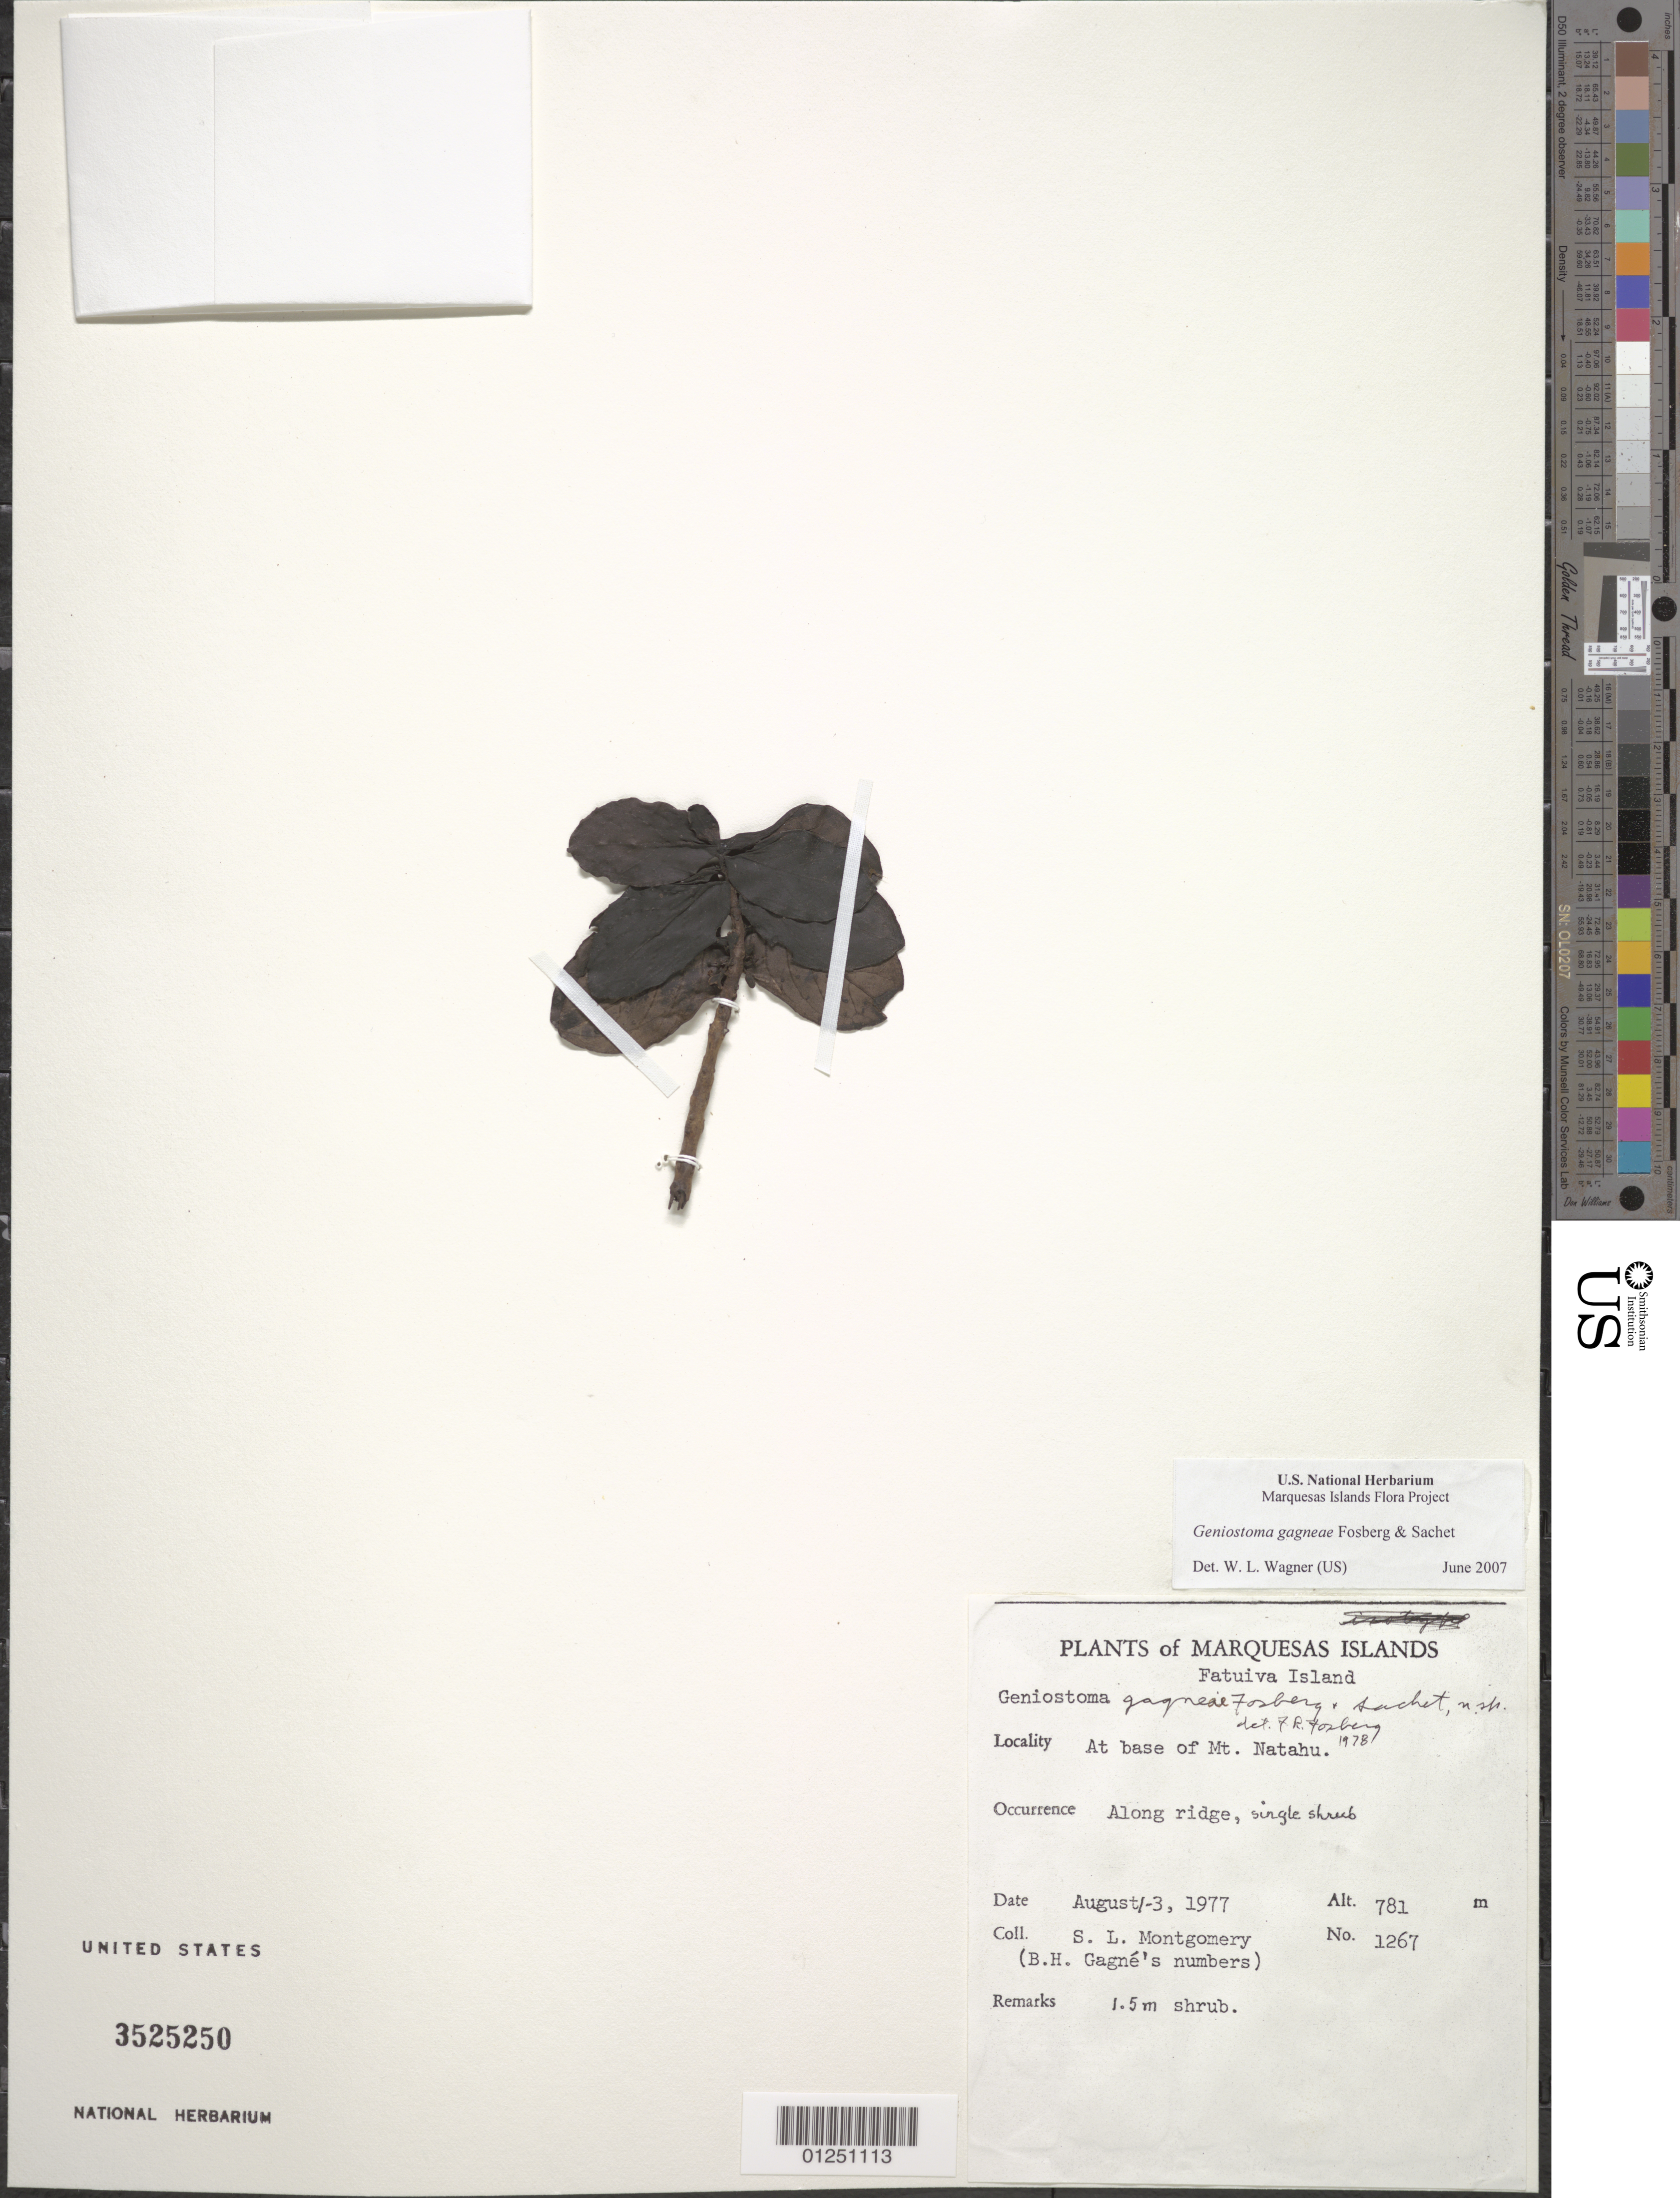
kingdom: Plantae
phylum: Tracheophyta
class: Magnoliopsida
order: Gentianales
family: Loganiaceae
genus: Geniostoma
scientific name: Geniostoma gagneae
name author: Fosberg & Sachet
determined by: Wagner, W. L., (BOT), Smithsonian Institution - National Museum of Natural History (UNITED STATES)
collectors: B. H. Gagné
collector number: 1267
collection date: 1977-08-01/1977-08-03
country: French Polynesia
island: Fatu Hiva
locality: at base of Mt. Natahu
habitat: Along ridge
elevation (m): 781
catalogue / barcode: US 3525250